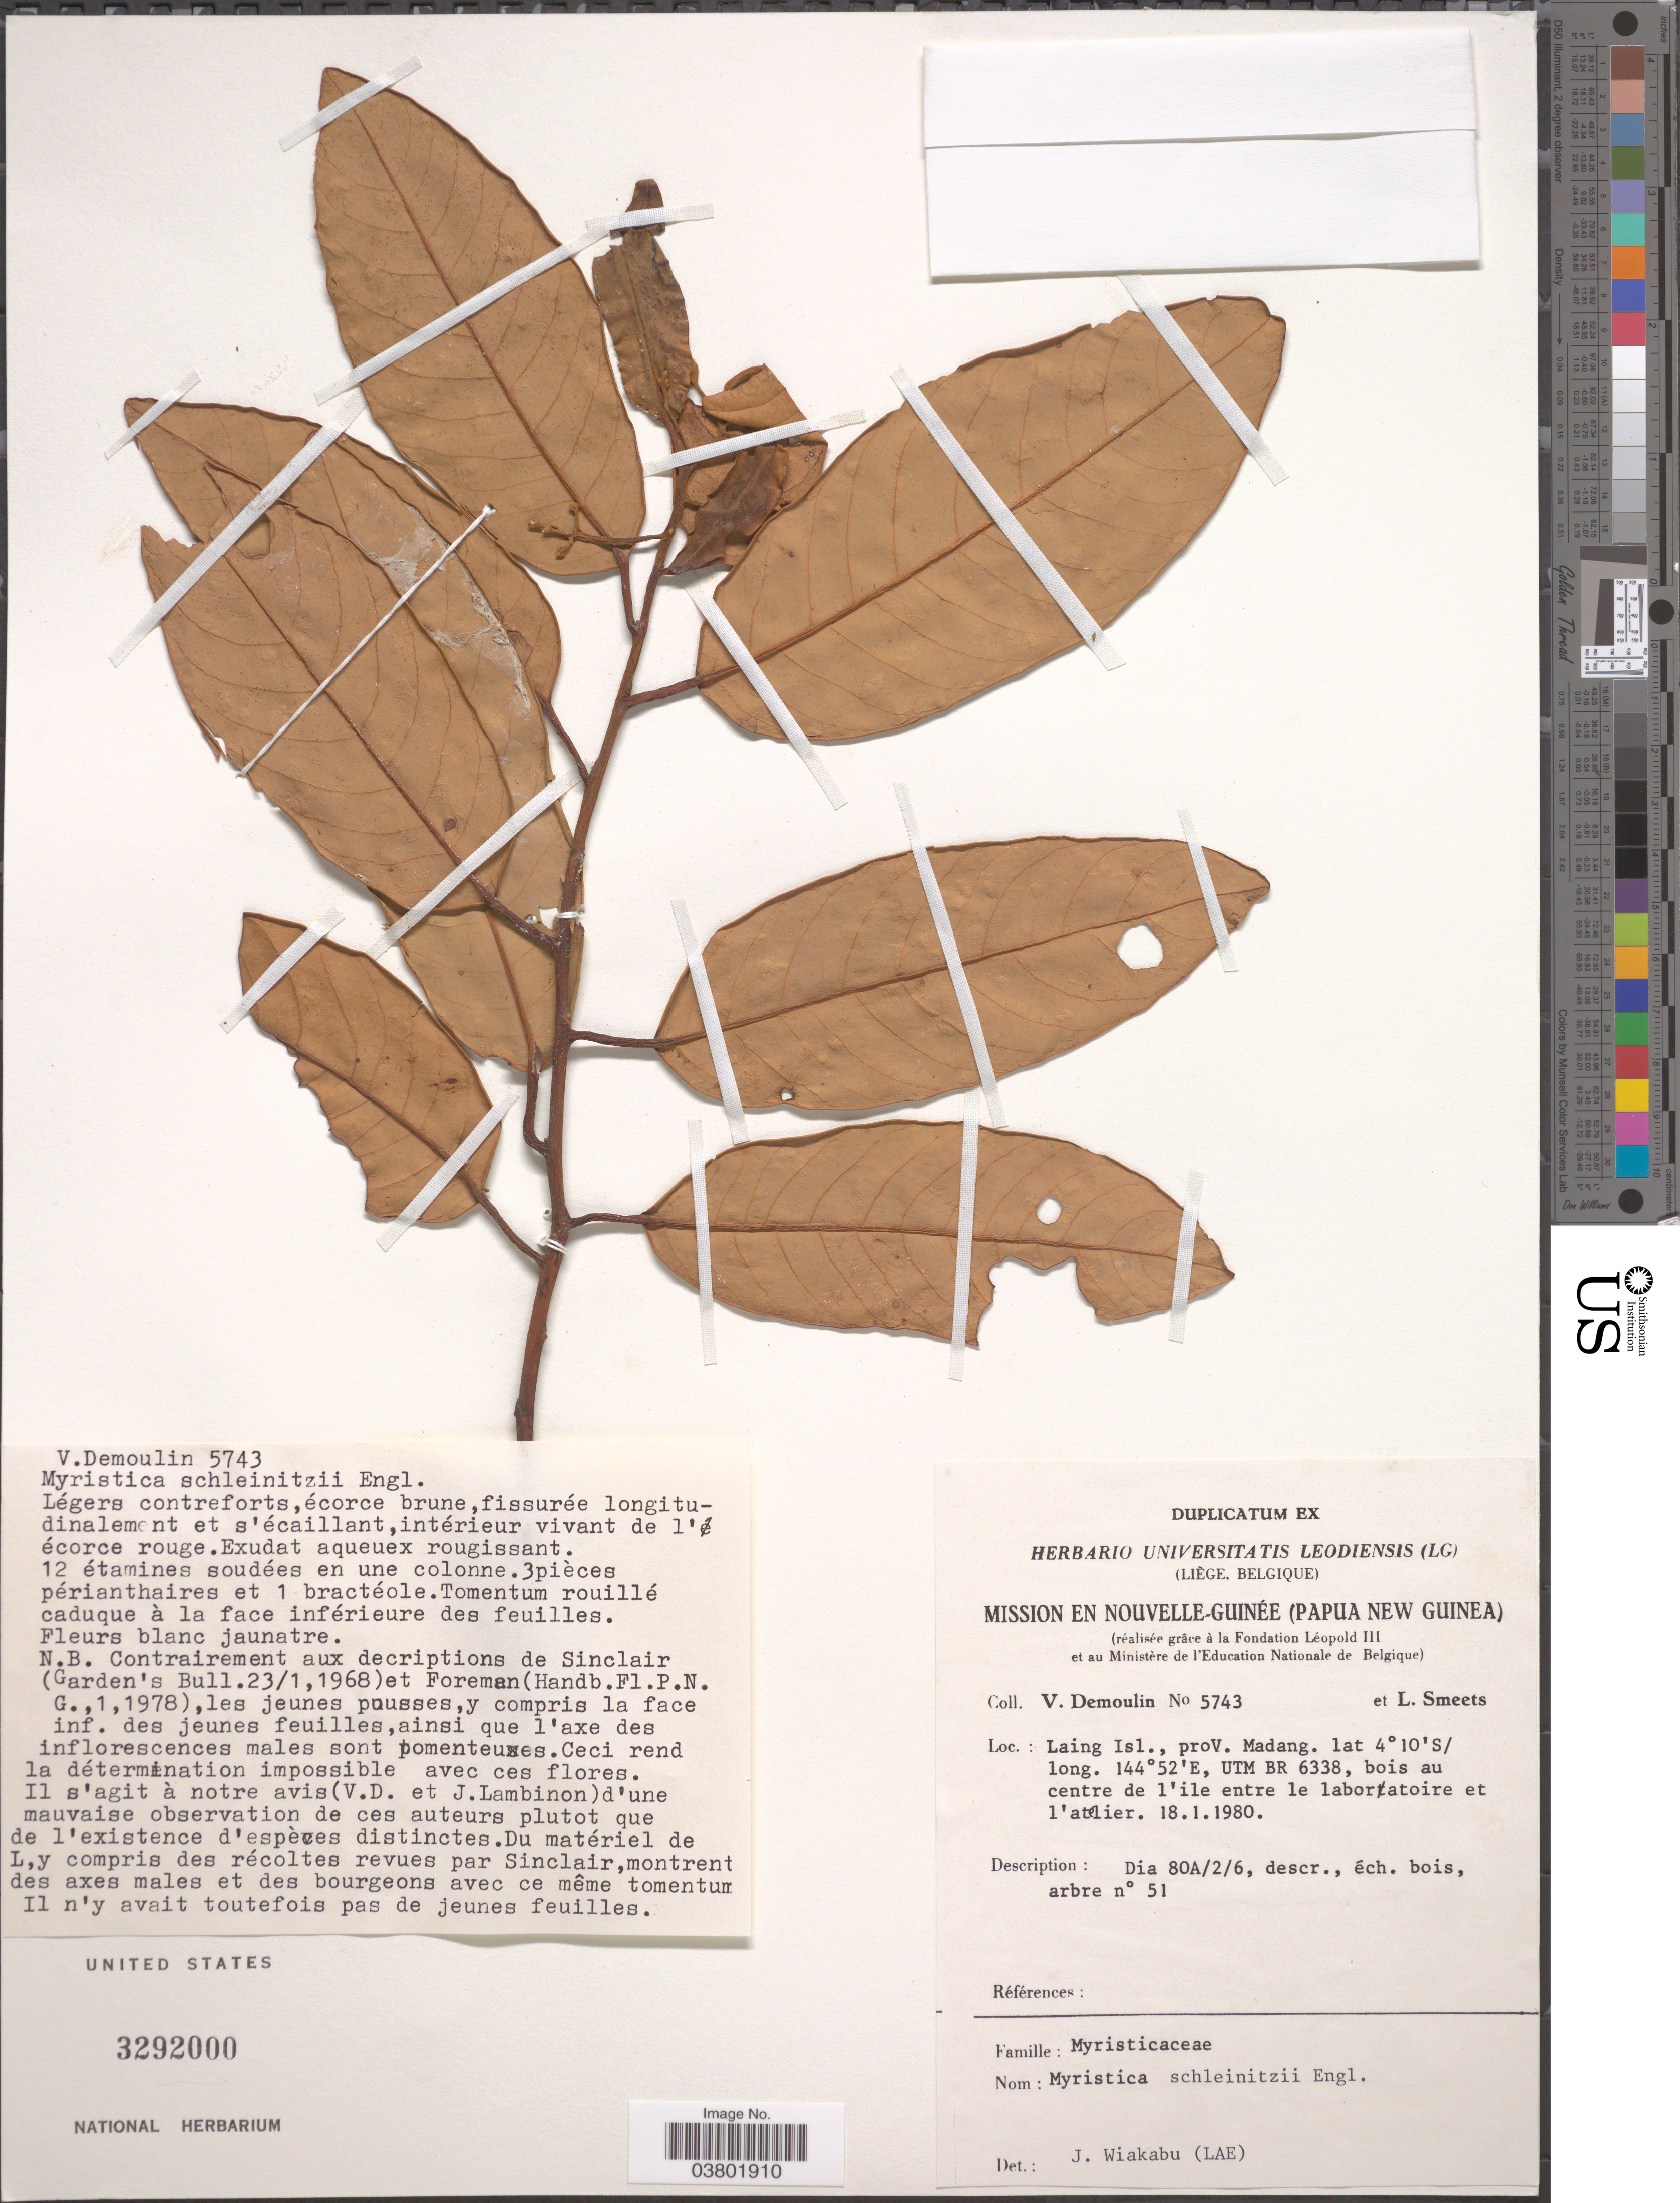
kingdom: Plantae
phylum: Tracheophyta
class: Magnoliopsida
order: Magnoliales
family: Myristicaceae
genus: Myristica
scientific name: Myristica schleinitzi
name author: Engl.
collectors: V. Demoulin & L. Smeets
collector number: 5743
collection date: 1980-01-18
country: Papua New Guinea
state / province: Madang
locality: Laing Isl., UTM BR 6338, bois au centre de l'ile entre le laboratoire et l'atlier [interpreted].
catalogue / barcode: US 3292000